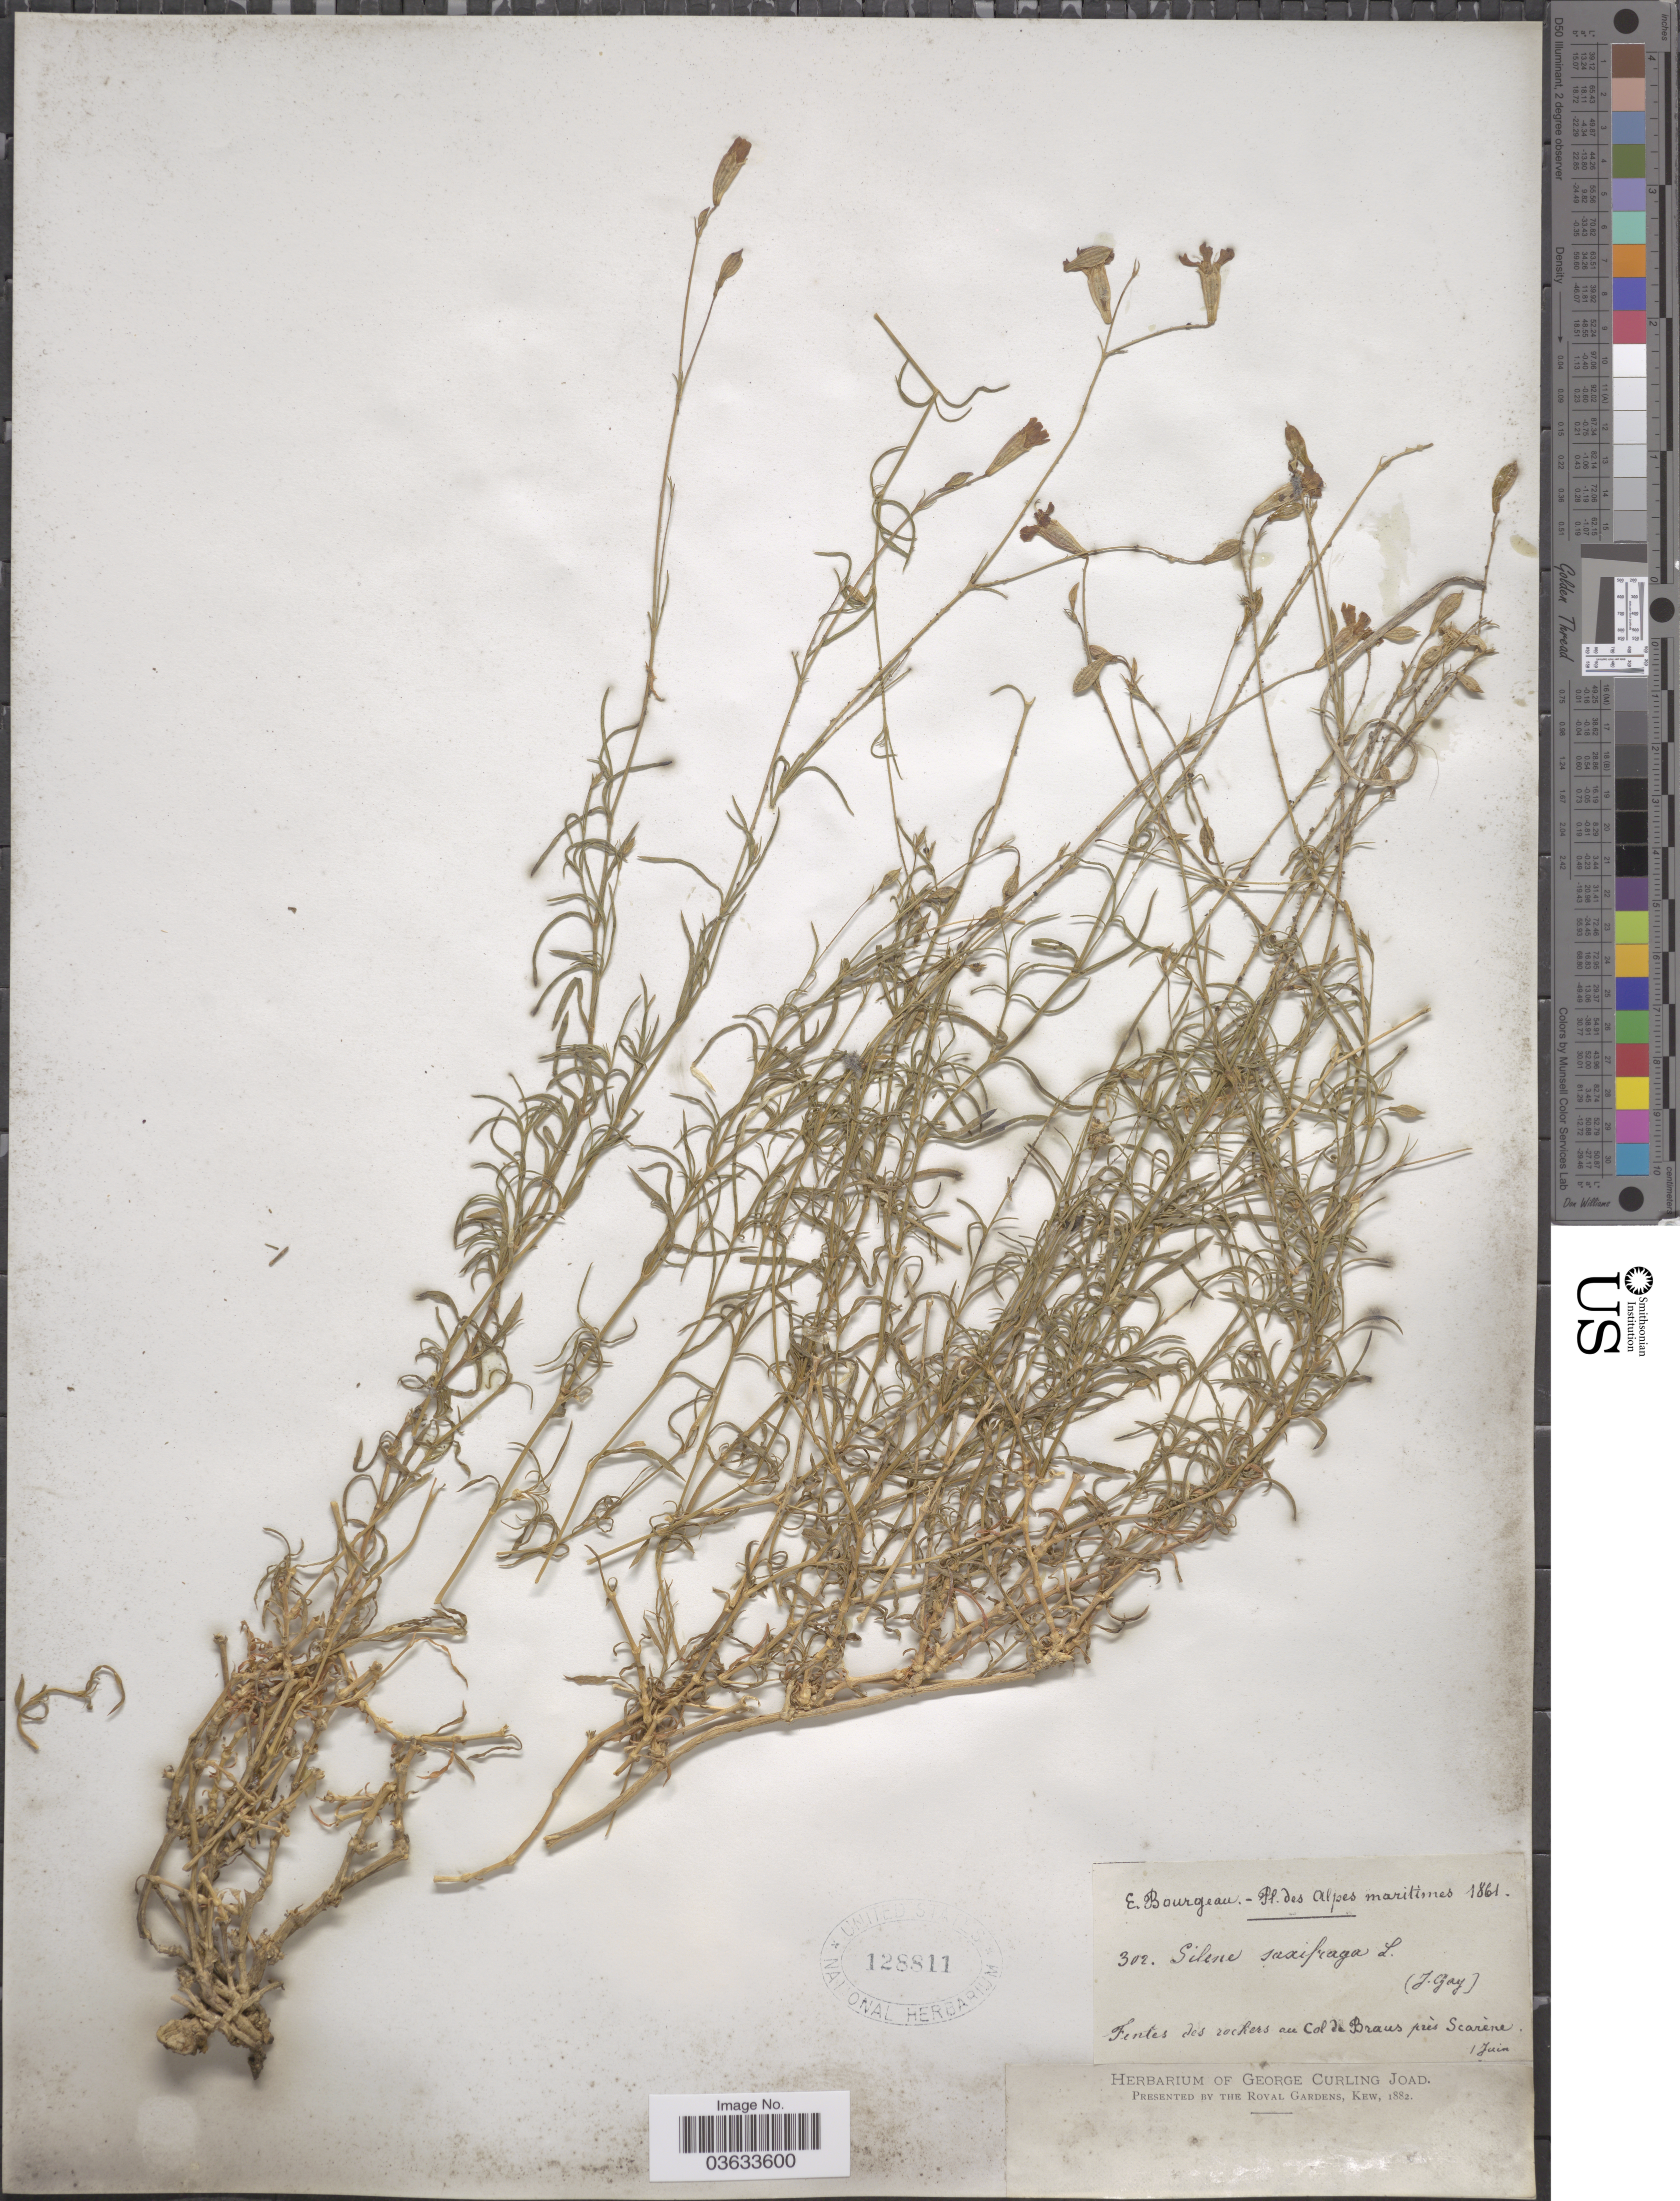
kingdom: Plantae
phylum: Tracheophyta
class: Magnoliopsida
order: Caryophyllales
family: Caryophyllaceae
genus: Silene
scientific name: Silene saxifraga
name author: L.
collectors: E. Bourgeau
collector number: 302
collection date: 1861-06-01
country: France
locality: Alpes maritimes. Fentes des rochers au Col de Braus près Scarène.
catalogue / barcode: US 128811